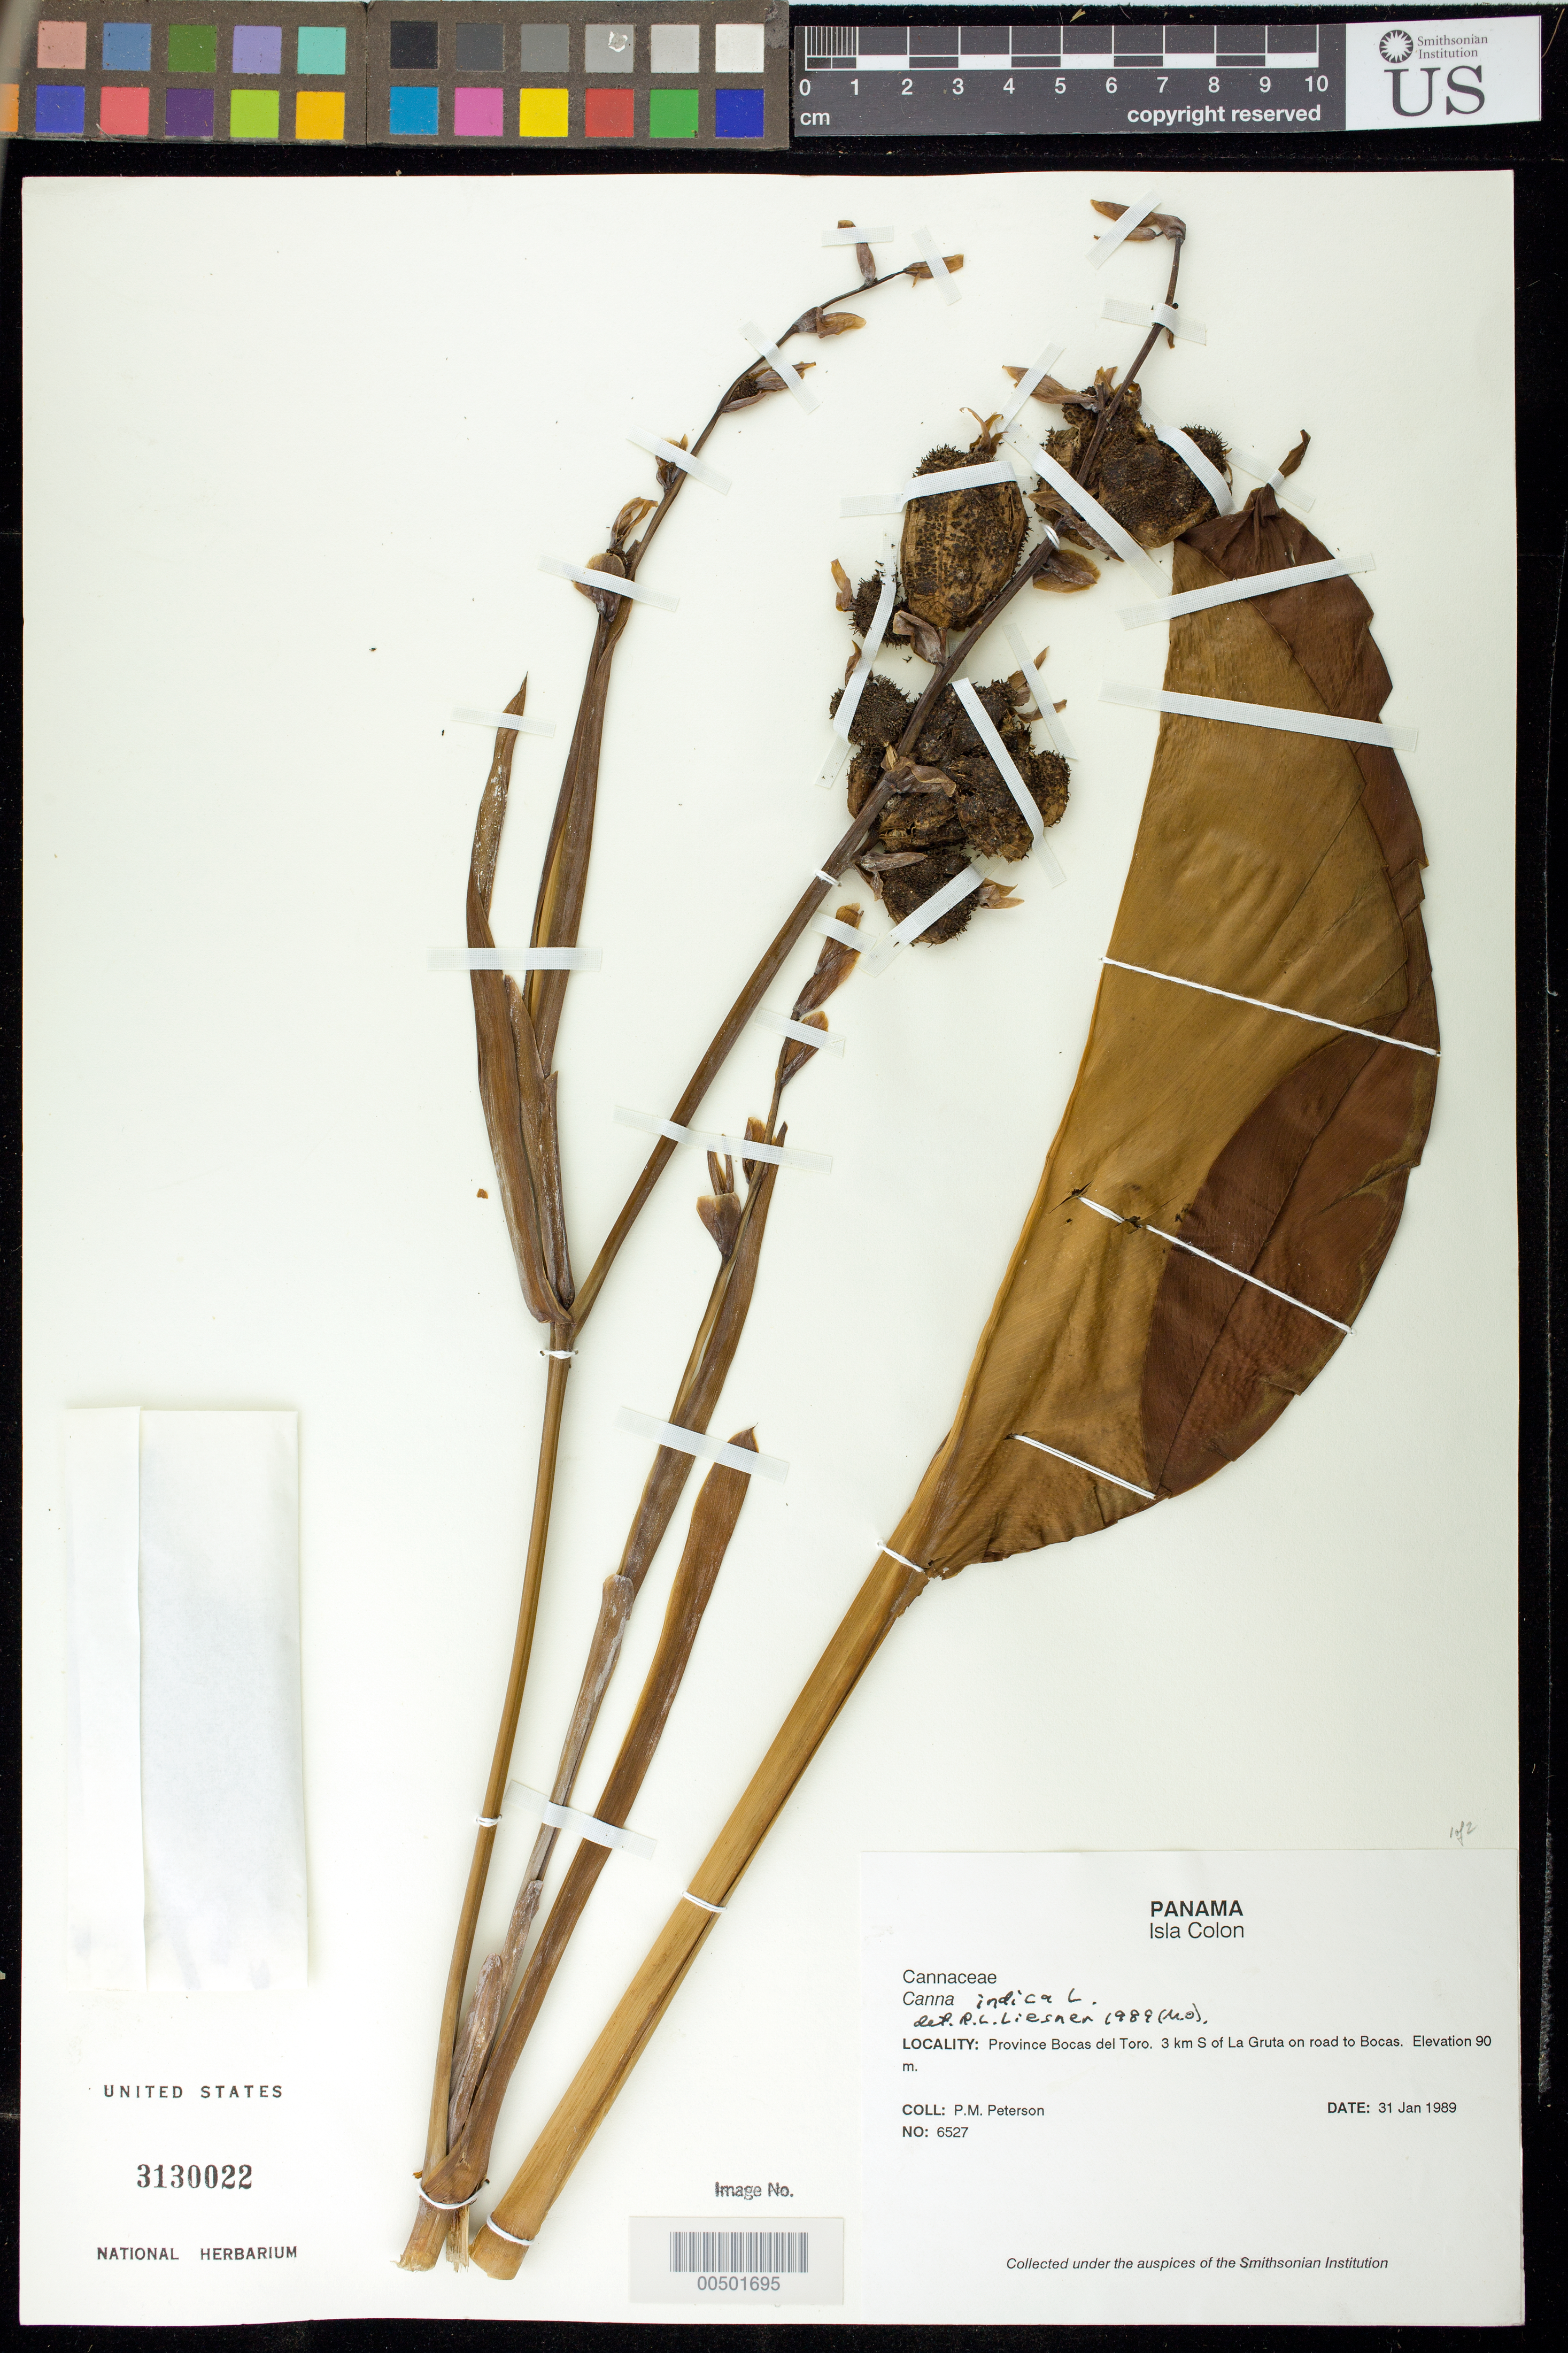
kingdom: Plantae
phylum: Tracheophyta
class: Liliopsida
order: Zingiberales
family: Cannaceae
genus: Canna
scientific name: Canna indica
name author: L.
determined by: Liesner, R. L.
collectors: P. M. Peterson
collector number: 06527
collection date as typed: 31 Jan 1989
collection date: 1989-01-31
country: Panama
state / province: Bocas del Toro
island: Colón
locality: Isla Colon, 3 km S of La Gruta on road to Bocas.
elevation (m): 90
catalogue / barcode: US 3130022